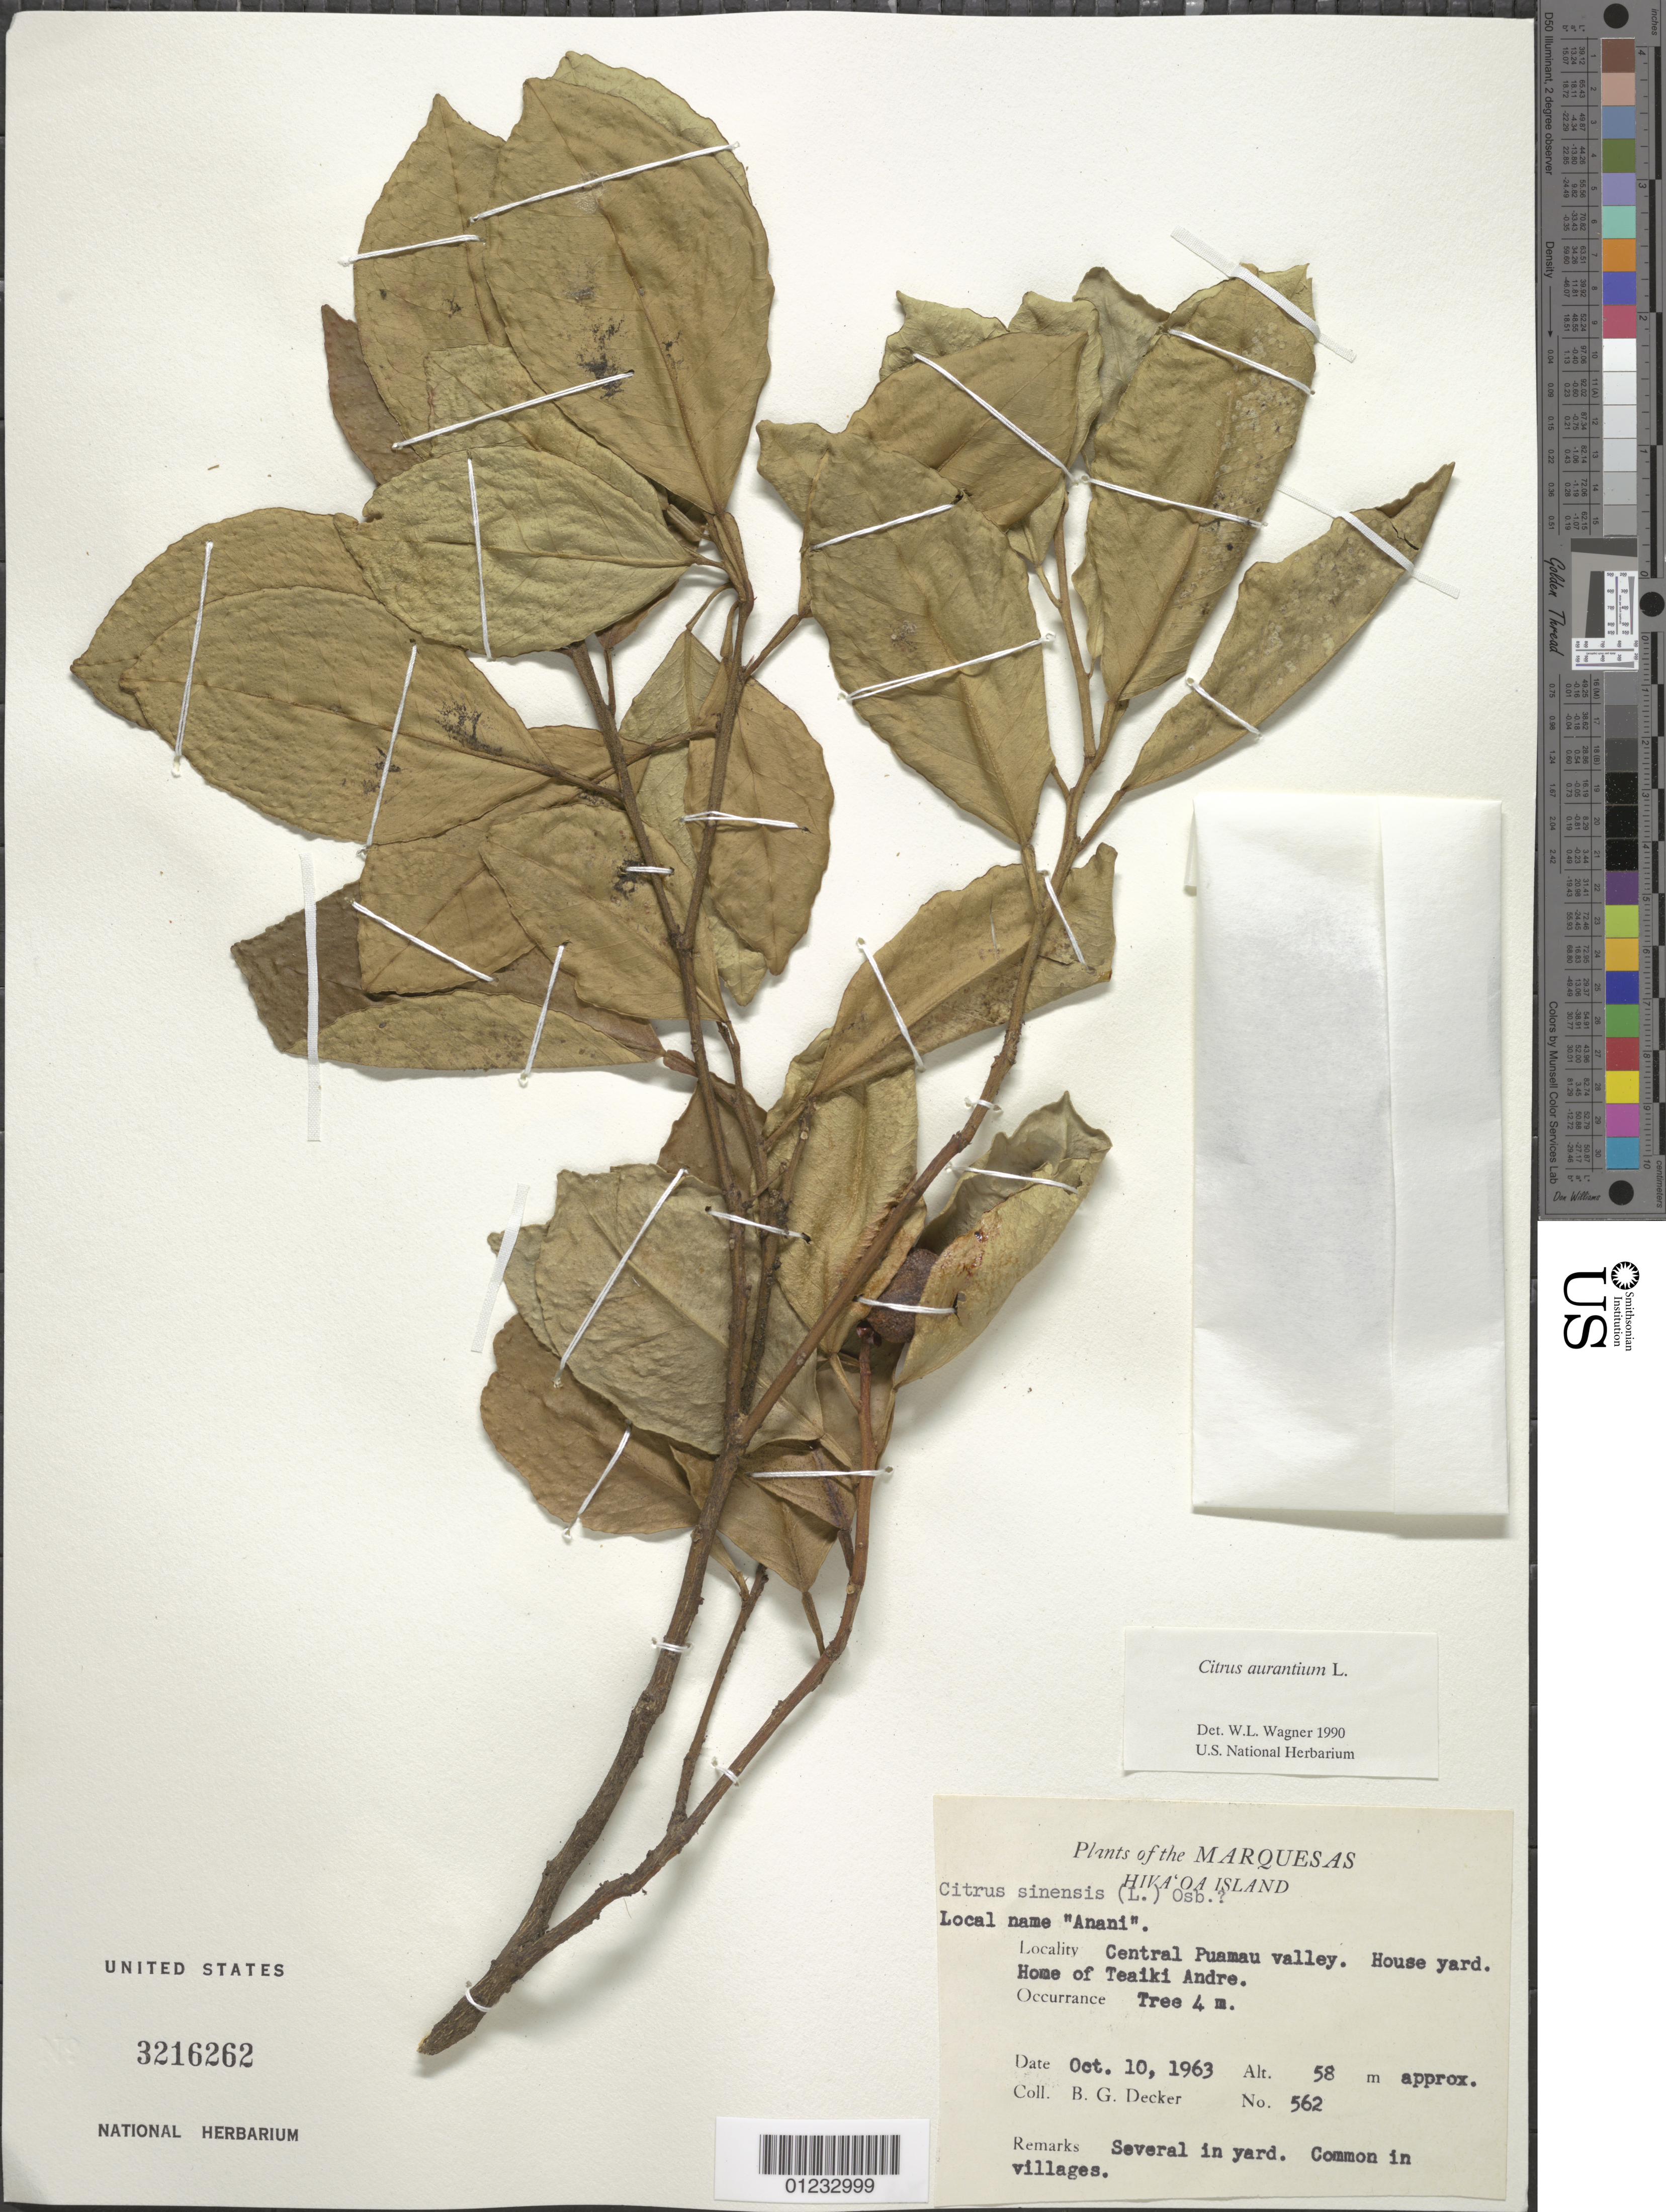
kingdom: Plantae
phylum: Tracheophyta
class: Magnoliopsida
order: Sapindales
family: Rutaceae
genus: Citrus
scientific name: Citrus x aurantium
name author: L.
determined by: Wagner, W. L., (BOT), Smithsonian Institution - National Museum of Natural History (UNITED STATES)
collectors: B. G. Decker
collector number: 562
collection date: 1963-10-10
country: French Polynesia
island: Hiva Oa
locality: central Puamau Valley, in yard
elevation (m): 58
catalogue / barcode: US 3216262